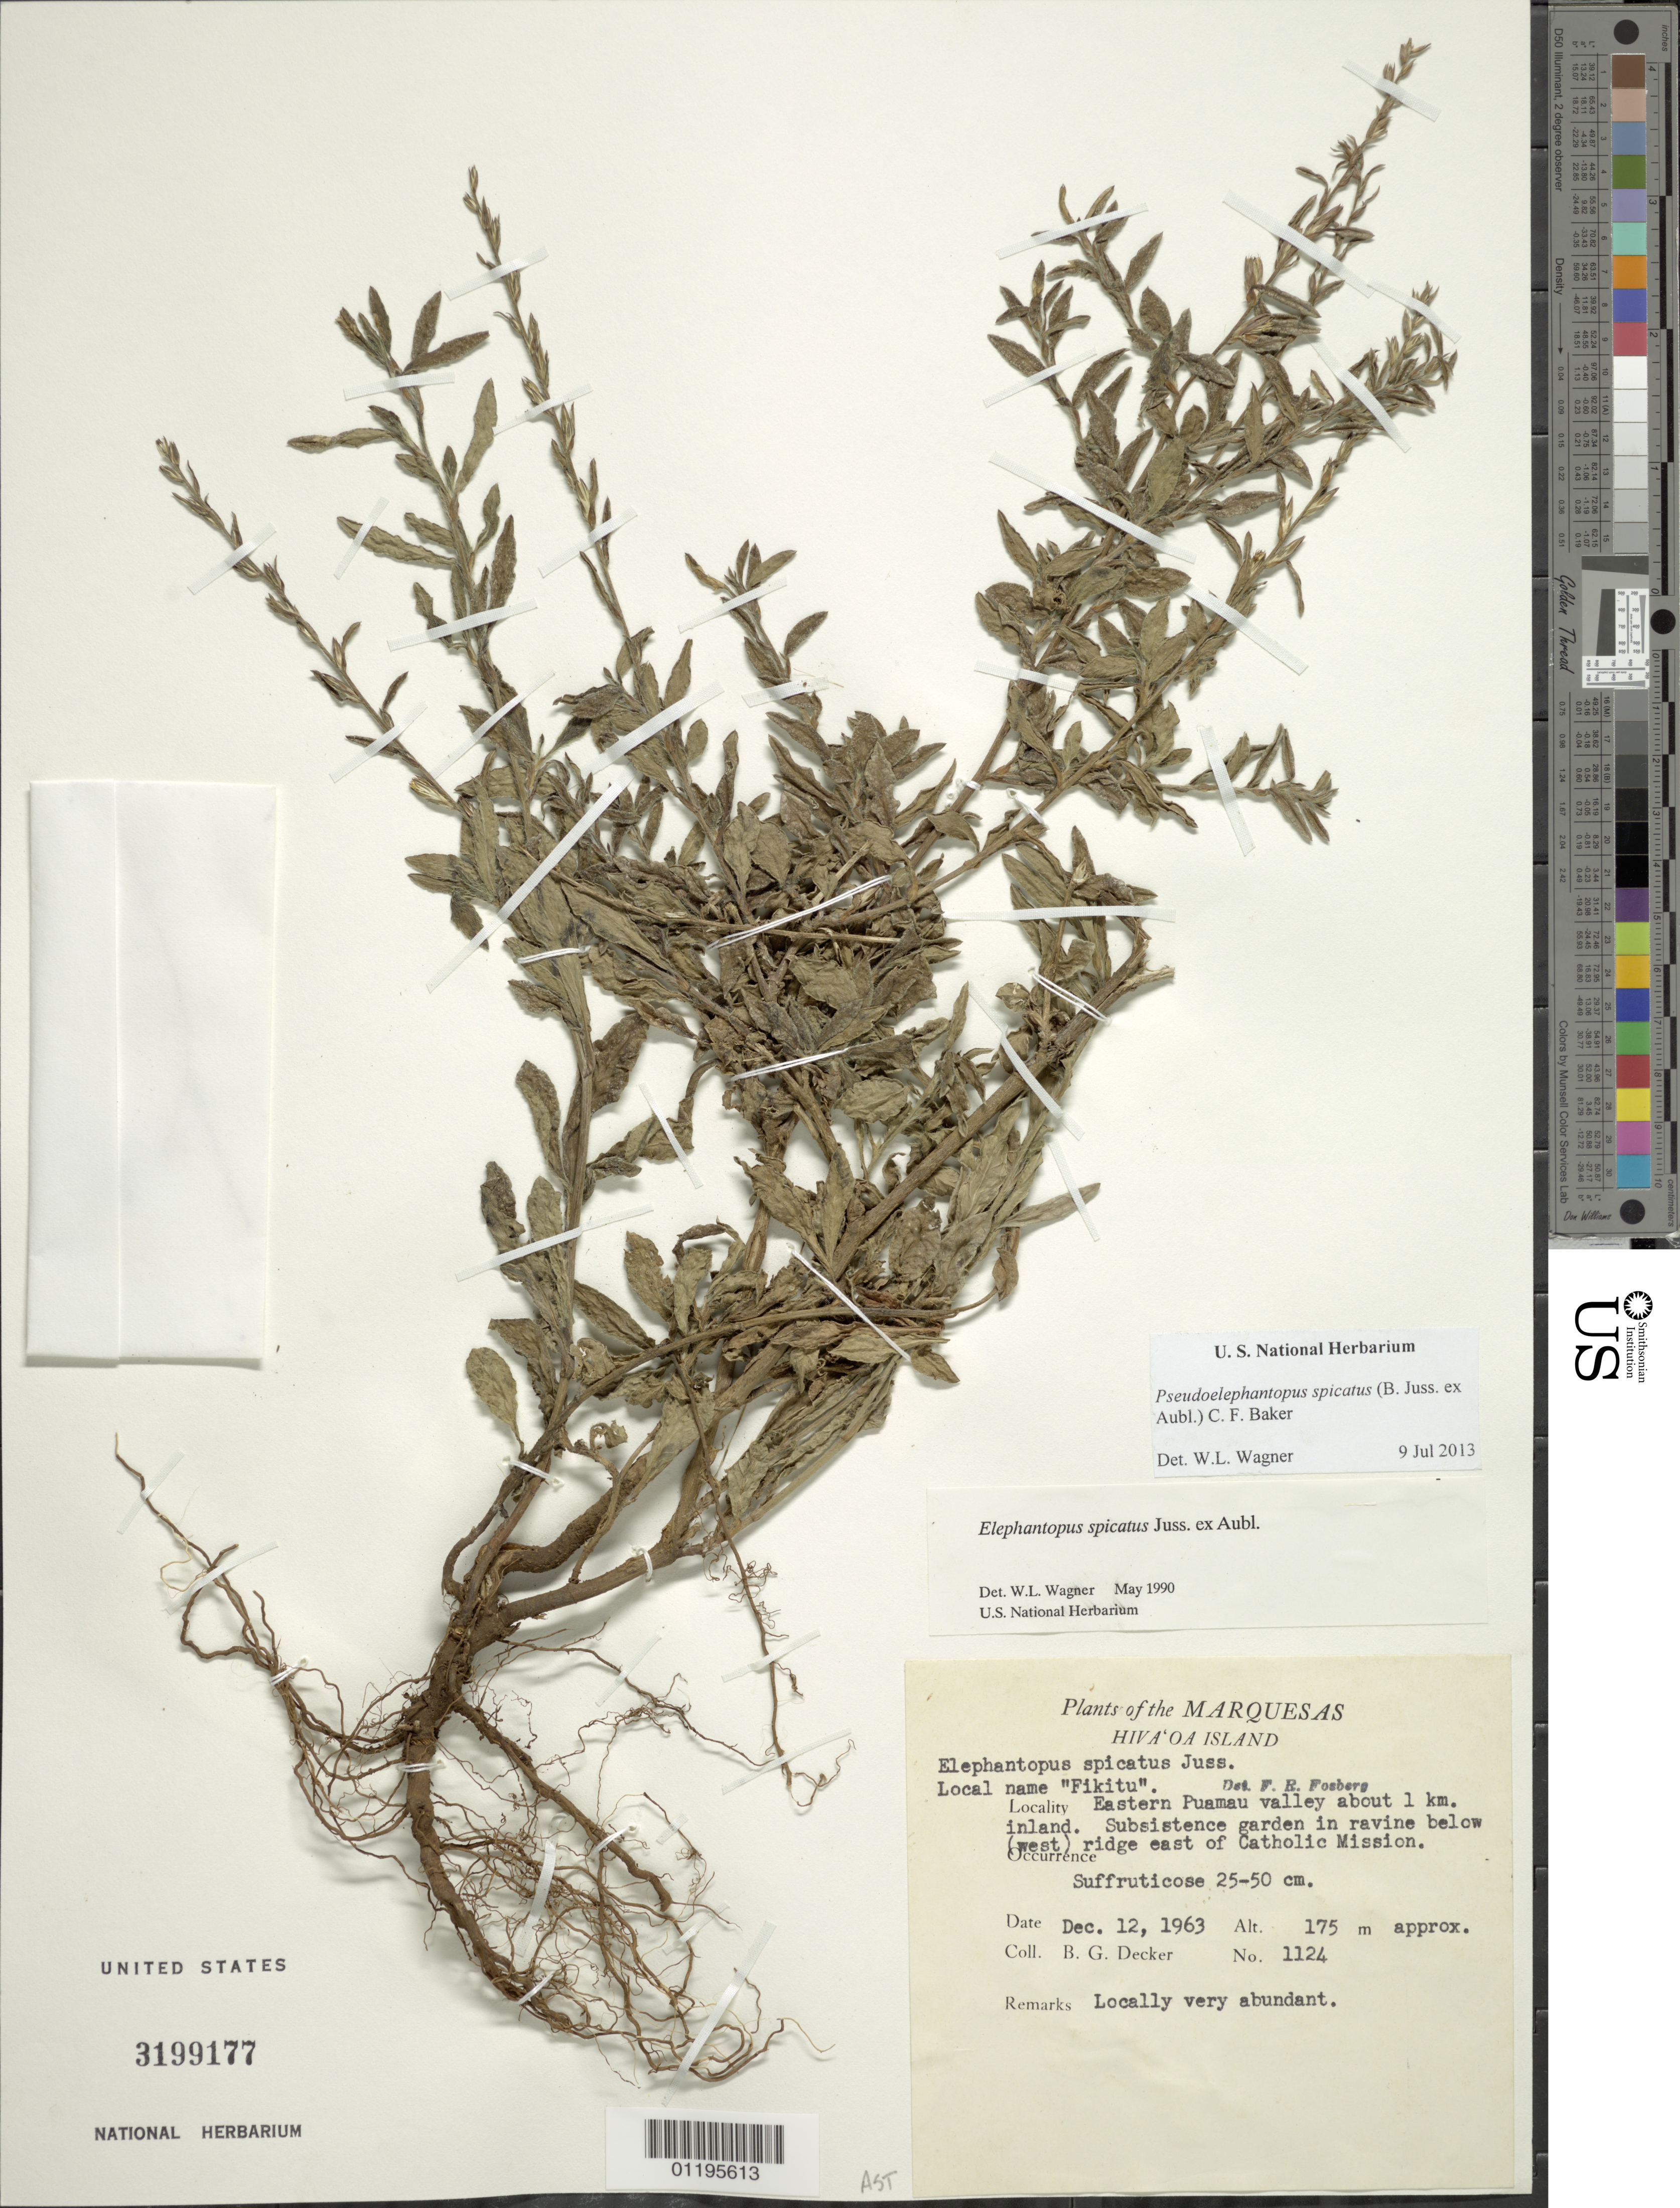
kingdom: Plantae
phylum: Tracheophyta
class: Magnoliopsida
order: Asterales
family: Asteraceae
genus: Pseudelephantopus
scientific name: Pseudelephantopus spicatus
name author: (Juss. ex Aubl.) C.F. Baker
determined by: Strong, M. T., (US), Smithsonian Institution - National Museum of Natural History (UNITED STATES)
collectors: B. G. Decker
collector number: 1124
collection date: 1963-12-12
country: French Polynesia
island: Hiva Oa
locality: E Puamau Valley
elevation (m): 175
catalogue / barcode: US 3199177